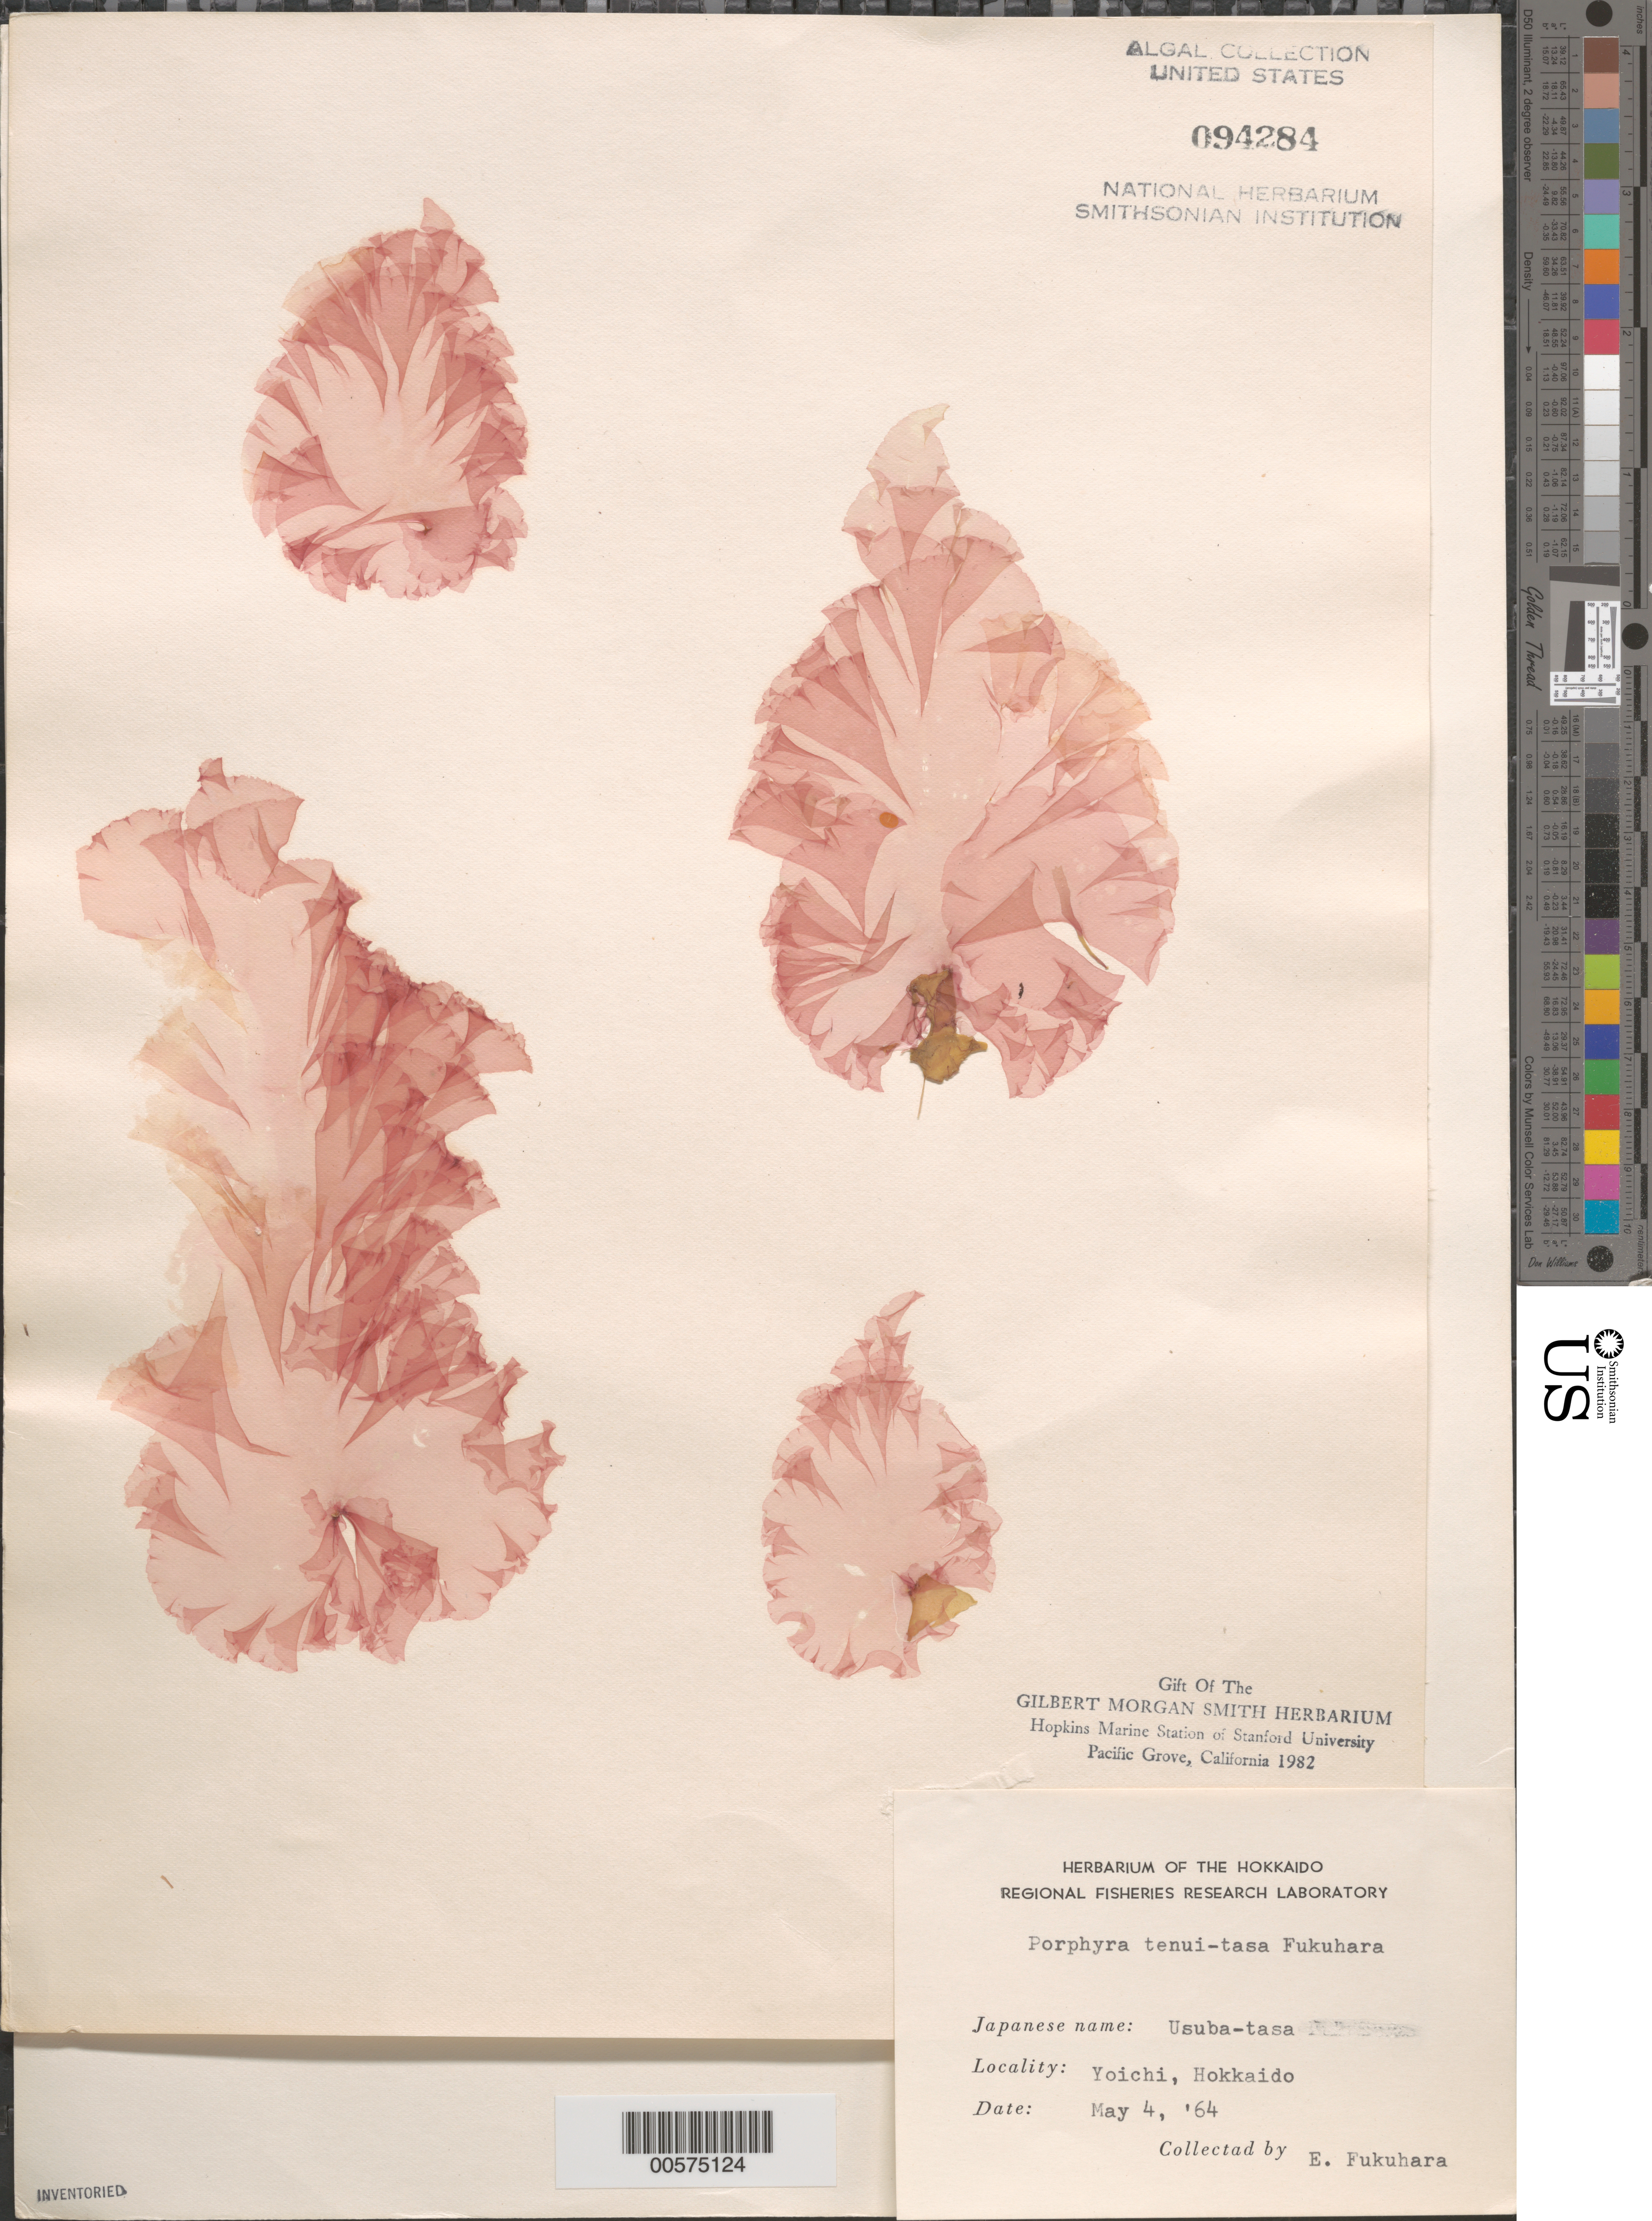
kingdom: Plantae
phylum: Rhodophyta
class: Bangiophyceae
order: Bangiales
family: Bangiaceae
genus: Porphyra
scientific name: Porphyra tenui-tasa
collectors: E. Fukuhara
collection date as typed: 04 May 1964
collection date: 1964-05-04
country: Japan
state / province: Hokkaido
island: Hokkaido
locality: Yoichi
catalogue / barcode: US 94284